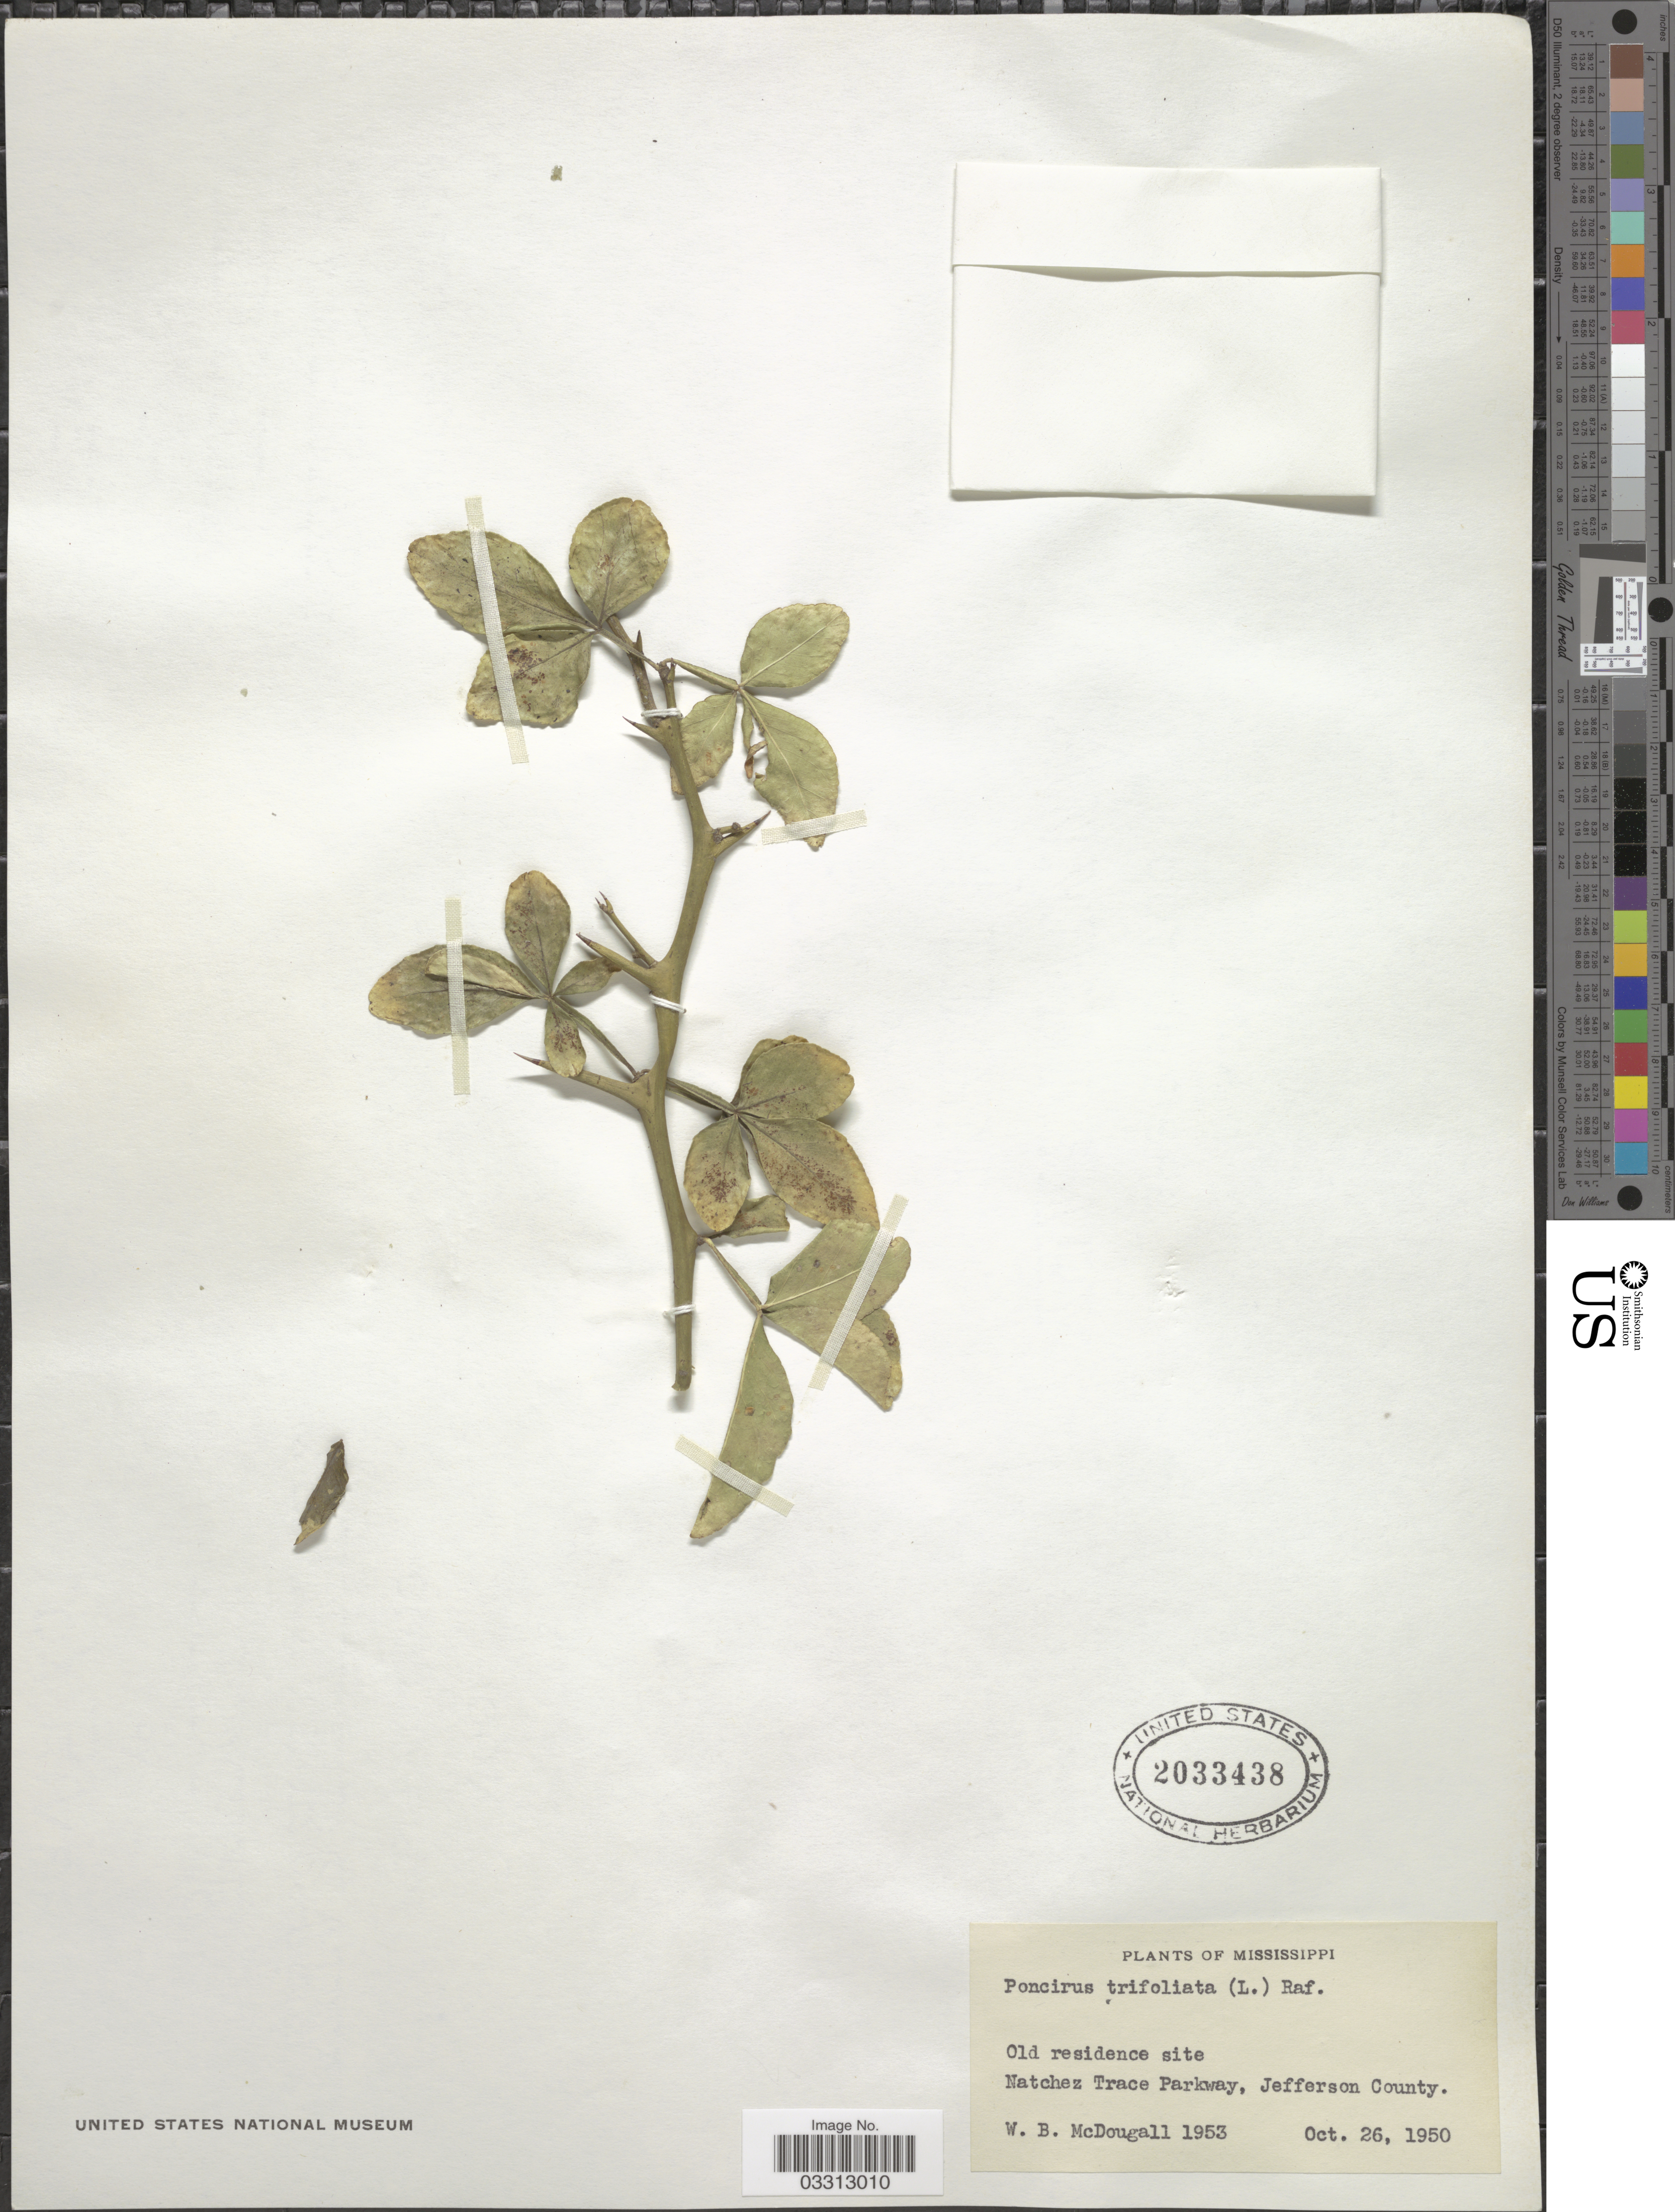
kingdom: Plantae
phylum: Tracheophyta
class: Magnoliopsida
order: Sapindales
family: Rutaceae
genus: Citrus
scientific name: Citrus trifoliata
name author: L.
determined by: Strong, Mark T., (BOT), Smithsonian Institution - National Museum of Natural History (UNITED STATES)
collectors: W. B. McDougall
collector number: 1953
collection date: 1950-10-26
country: United States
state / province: Mississippi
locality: Old residence site. Natchez Trace Parkway, Jefferson County.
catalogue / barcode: US 2033438